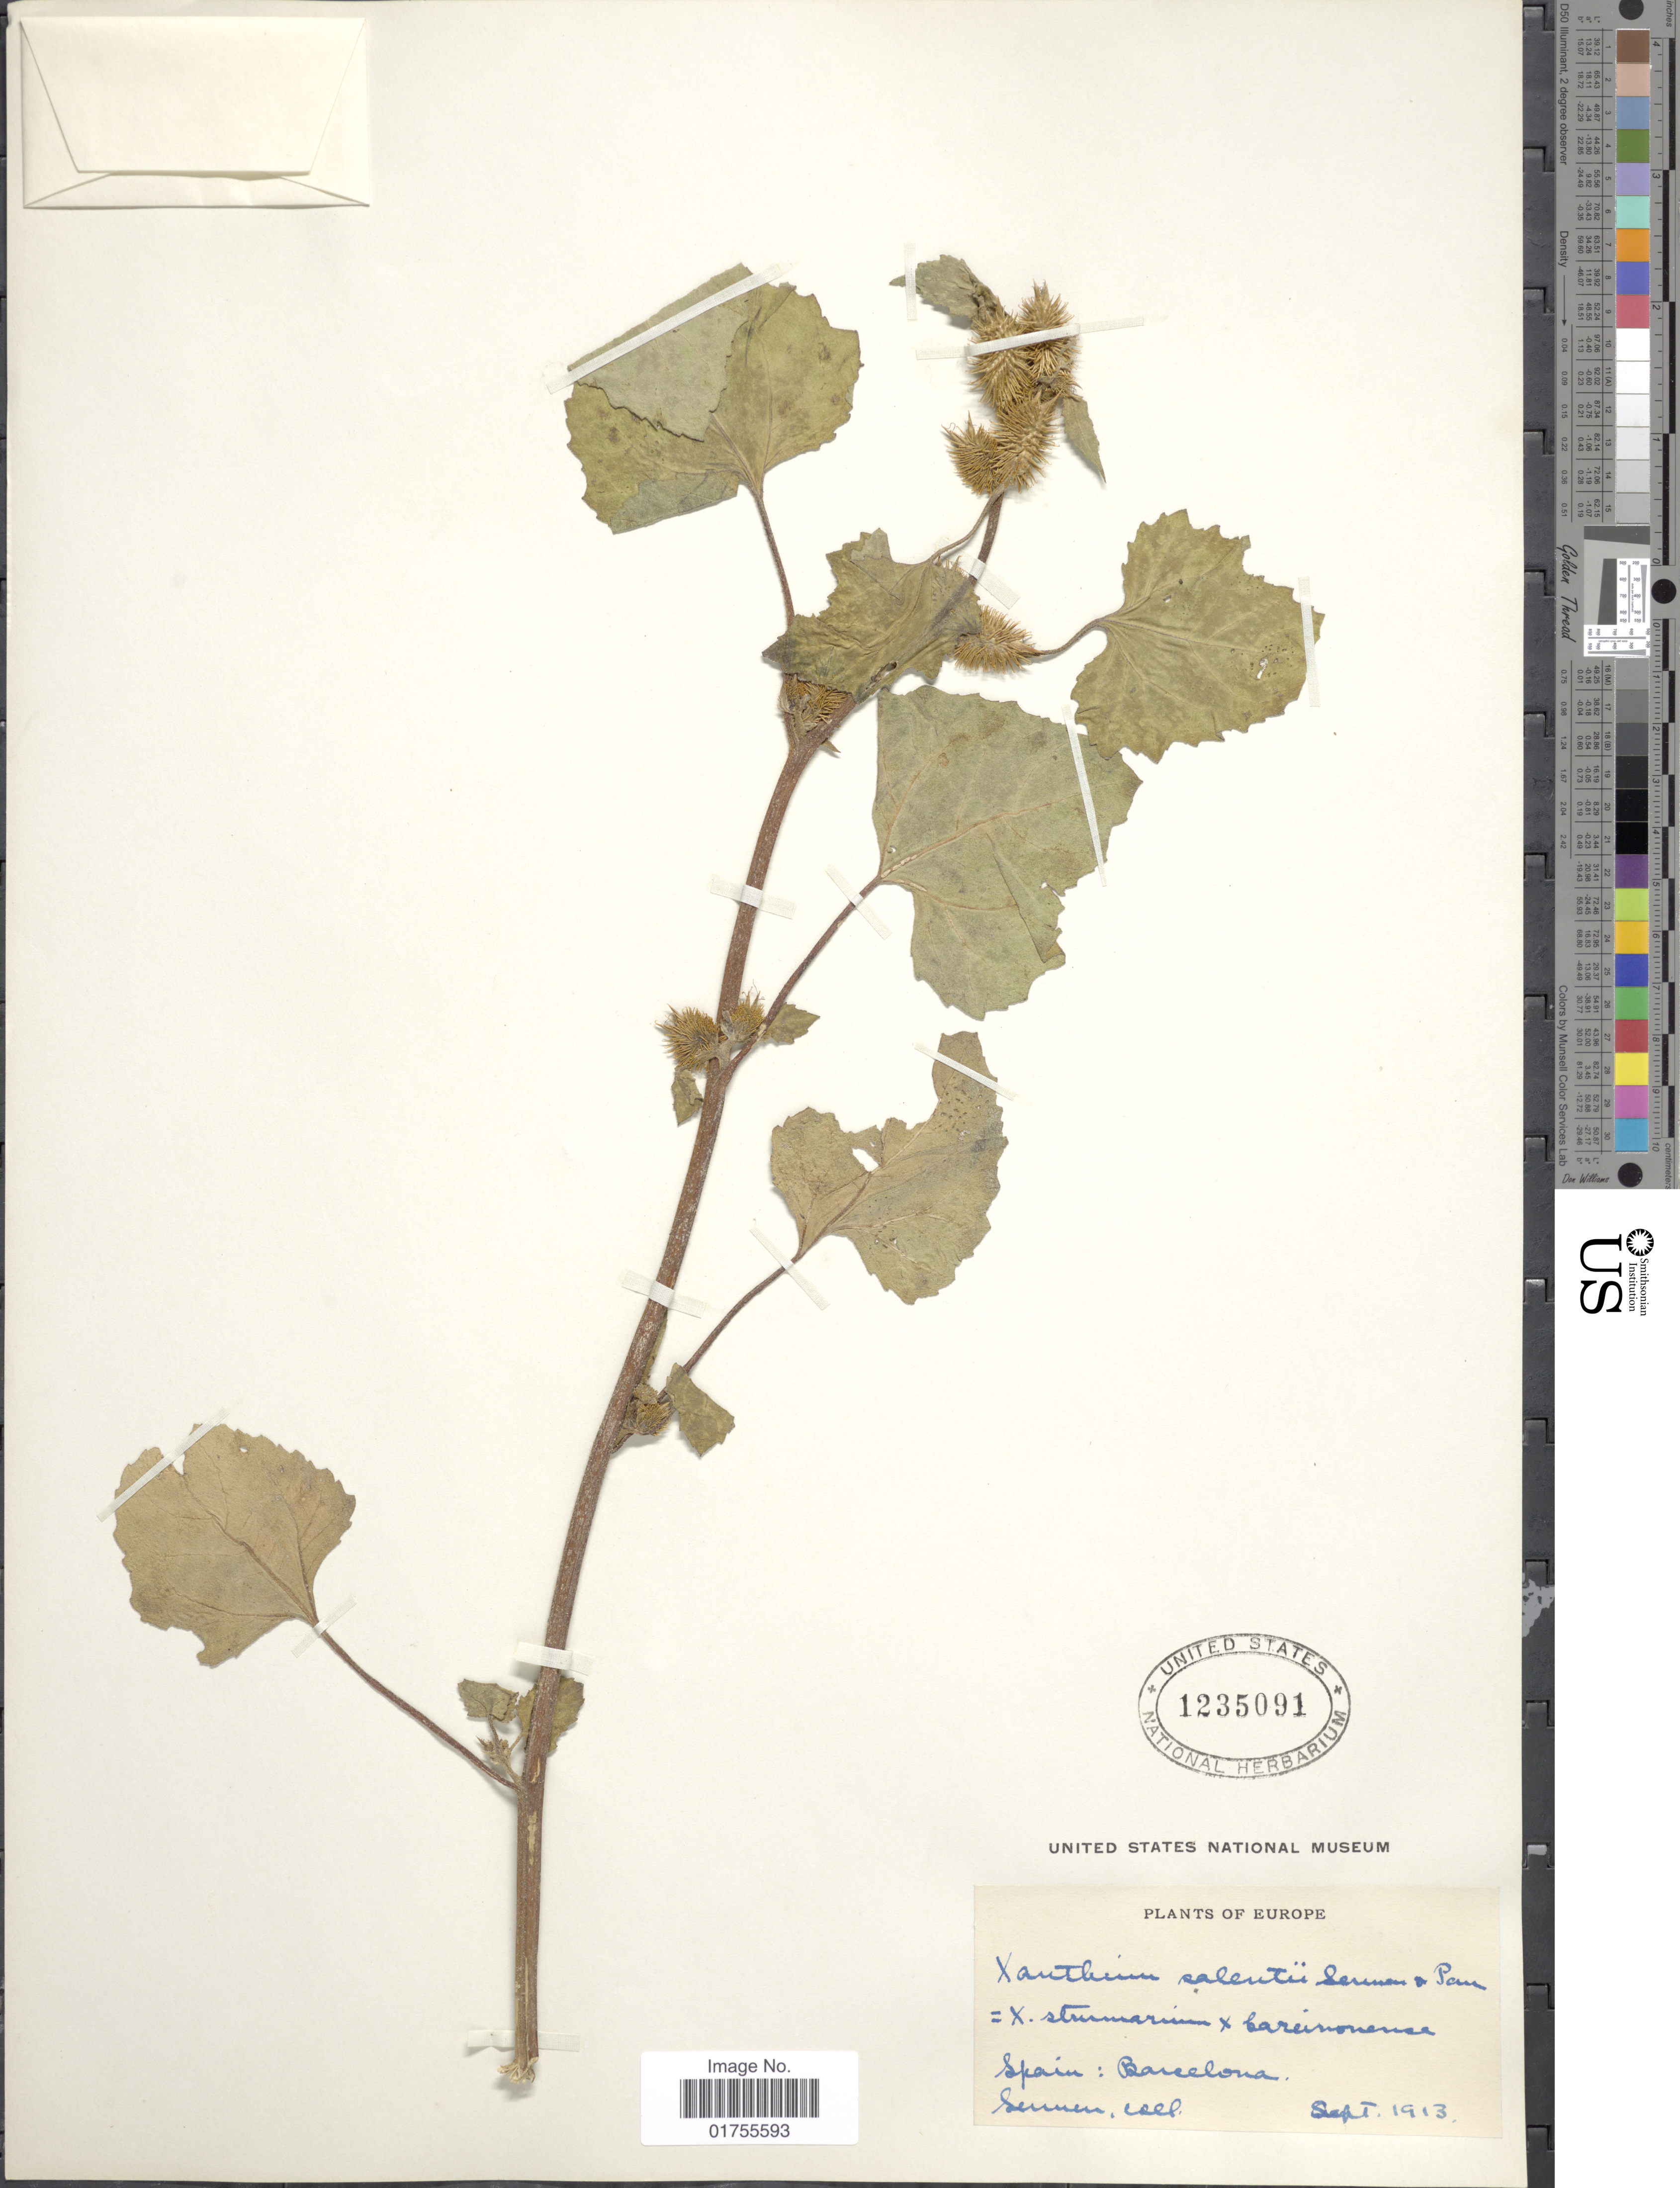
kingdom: Plantae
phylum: Tracheophyta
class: Magnoliopsida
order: Asterales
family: Asteraceae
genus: Xanthium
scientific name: Xanthium salentii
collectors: E. Sennen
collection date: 1913-09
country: Spain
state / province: Catalunya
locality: Barcelona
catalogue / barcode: US 1235091